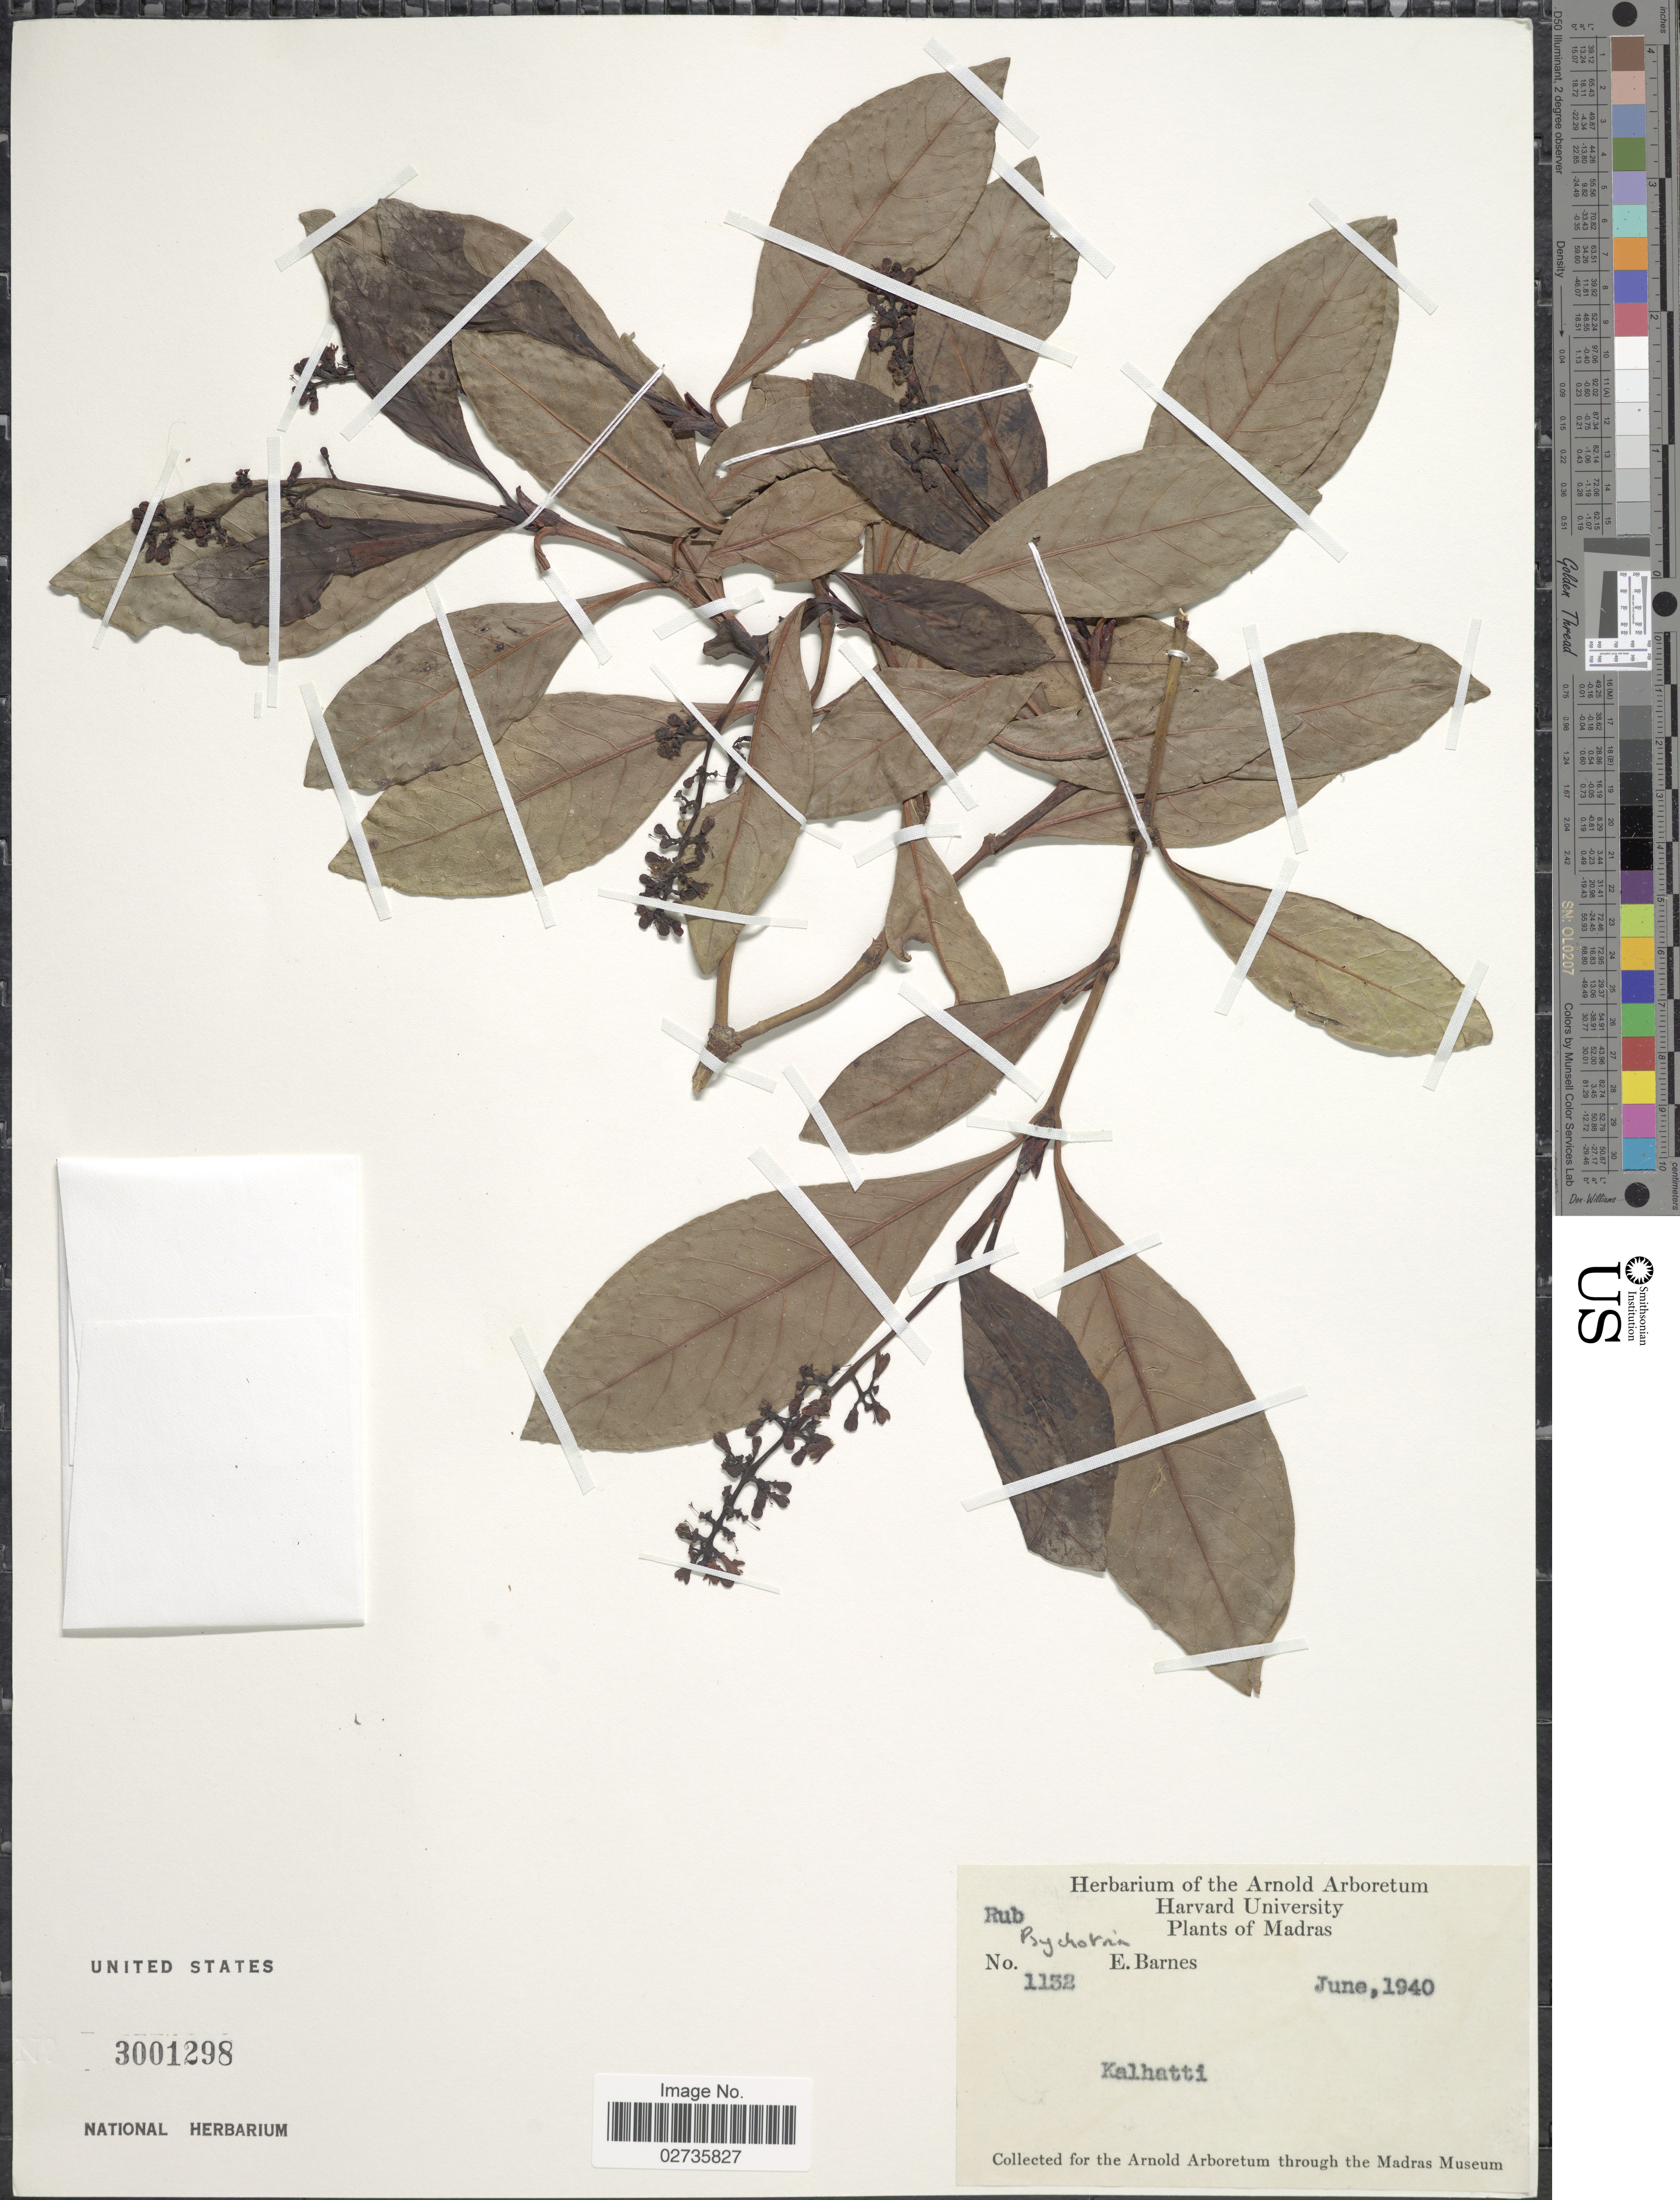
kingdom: Plantae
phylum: Tracheophyta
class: Magnoliopsida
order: Gentianales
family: Rubiaceae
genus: Psychotria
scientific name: Psychotria sp.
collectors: E. Barnes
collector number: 1132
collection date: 1940-06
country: India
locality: Madras, Kalhatti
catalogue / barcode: US 3001298